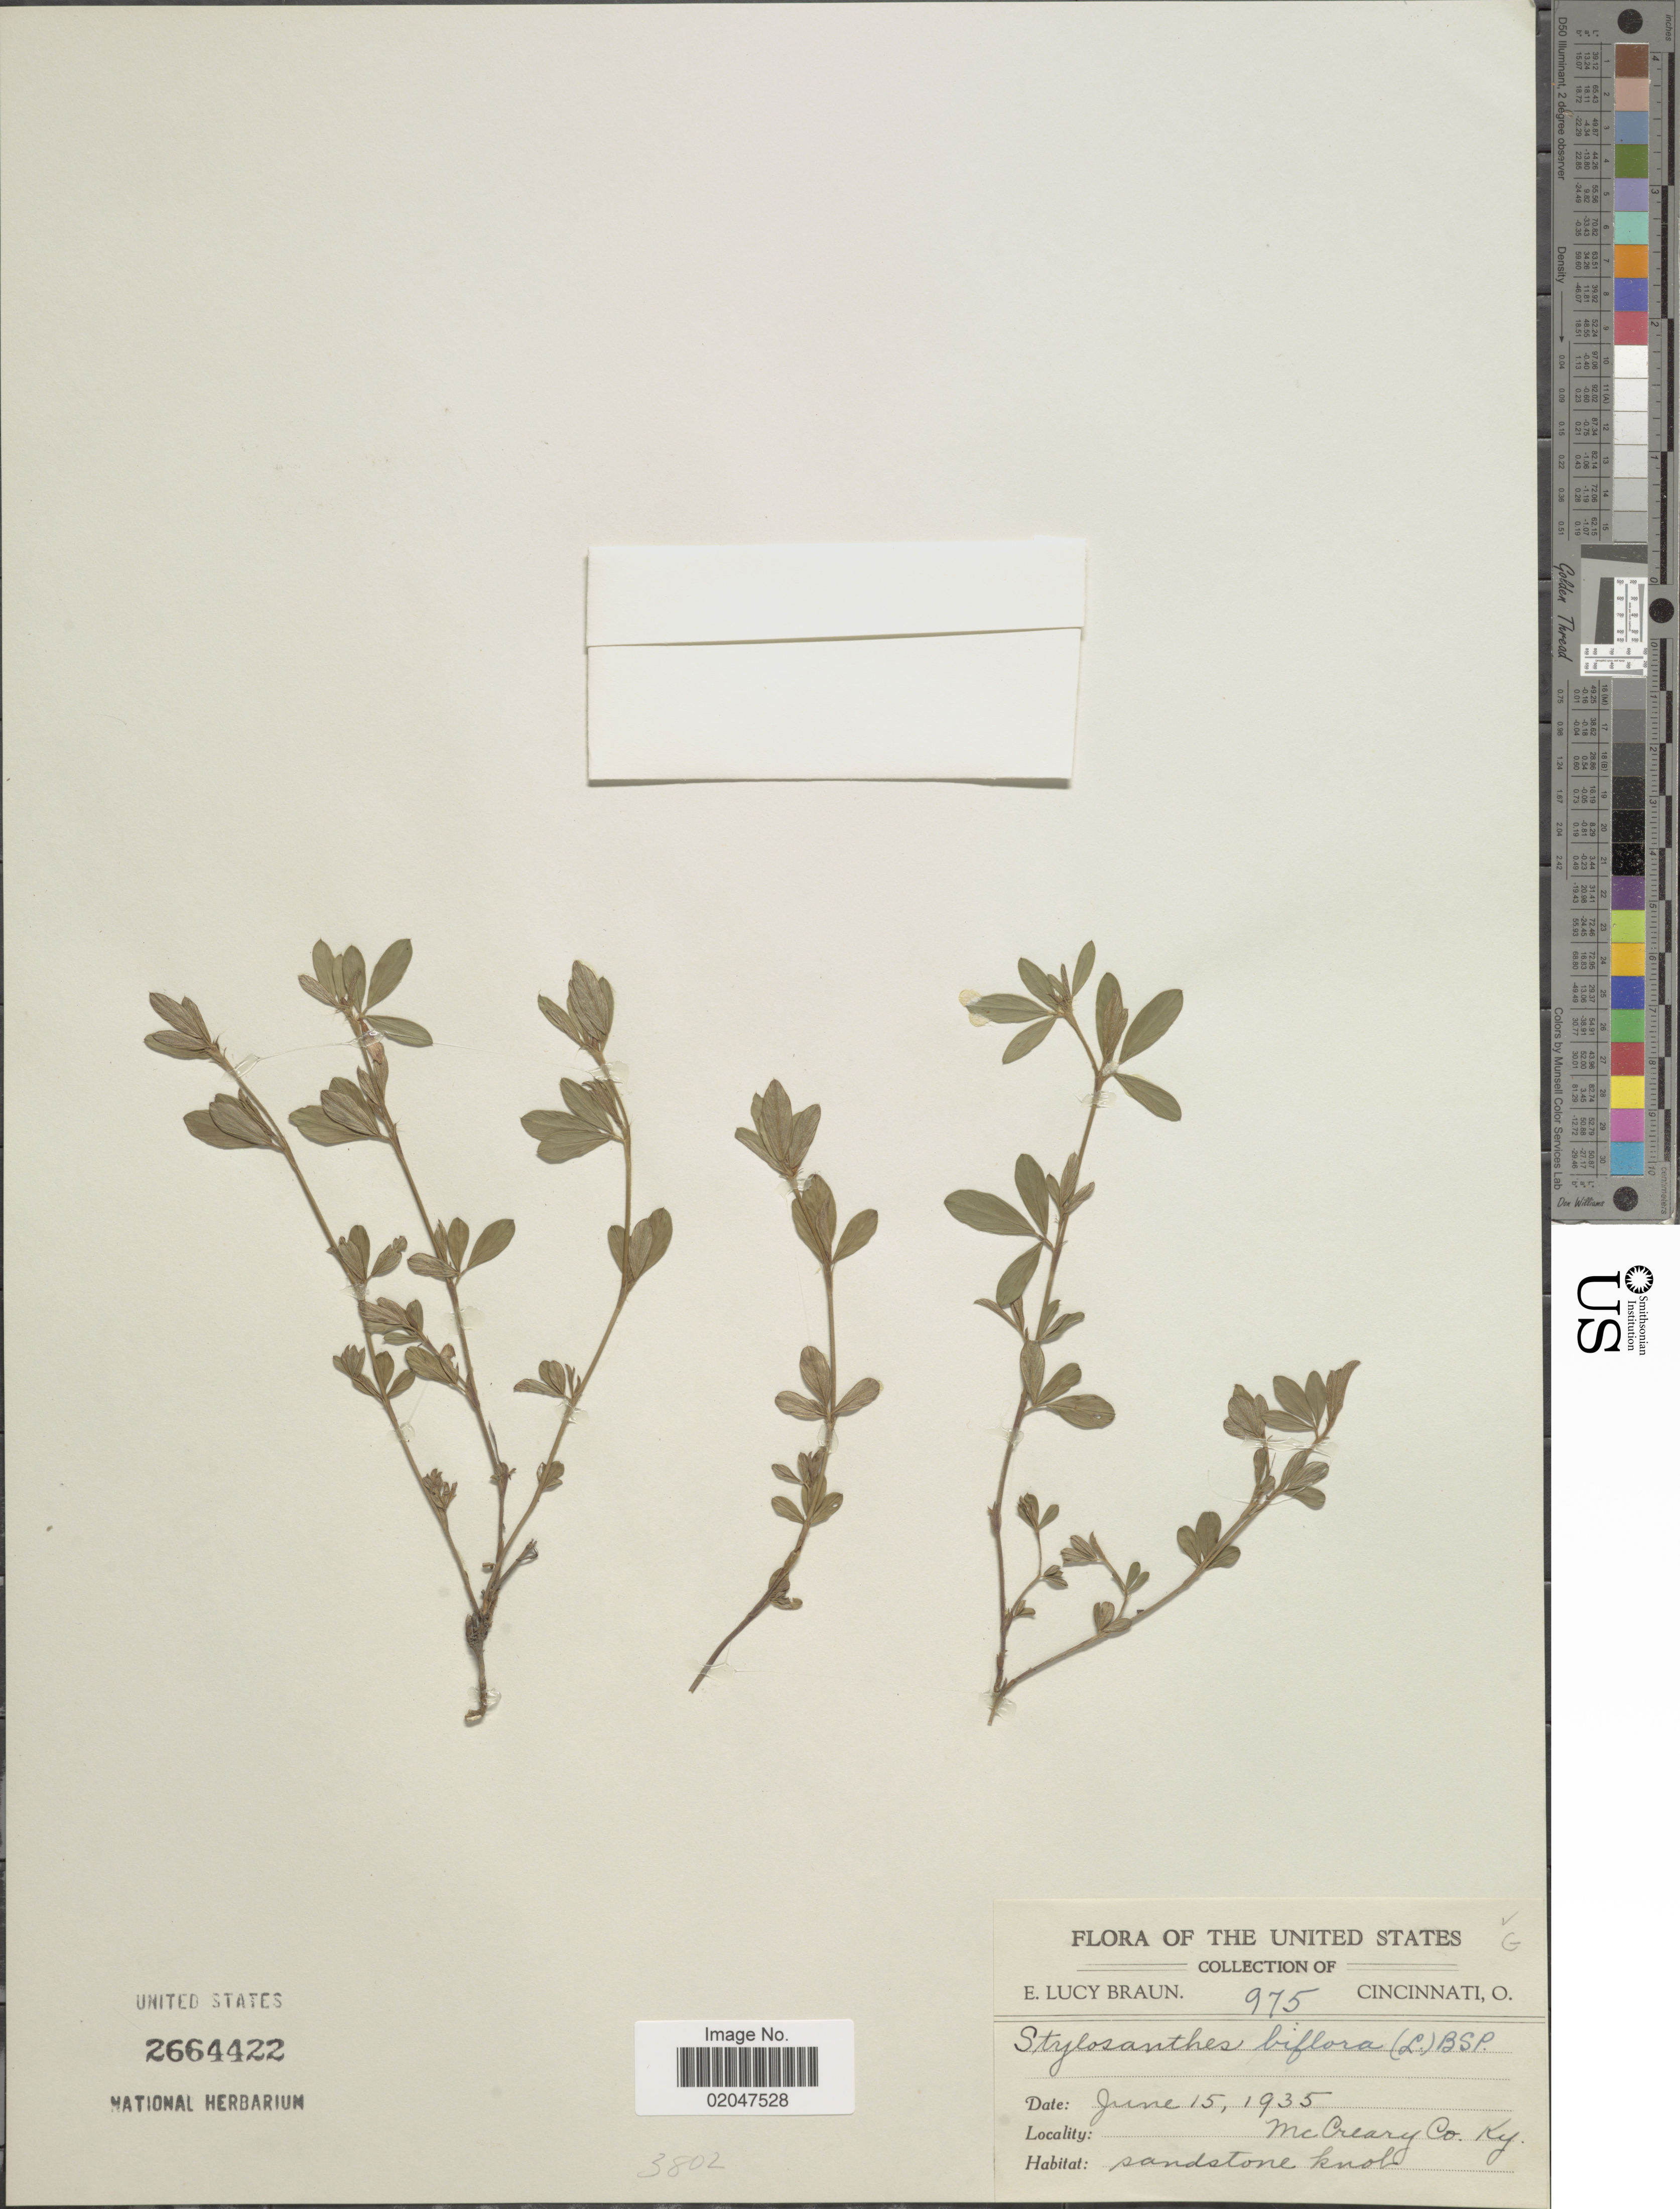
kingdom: Plantae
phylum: Tracheophyta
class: Magnoliopsida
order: Fabales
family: Fabaceae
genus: Stylosanthes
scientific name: Stylosanthes biflora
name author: (L.) Britton et al.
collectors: E. L. Braun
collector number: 975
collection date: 1935-06-15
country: United States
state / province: Kentucky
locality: McCreary Co., Ky.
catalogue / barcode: US 2664422